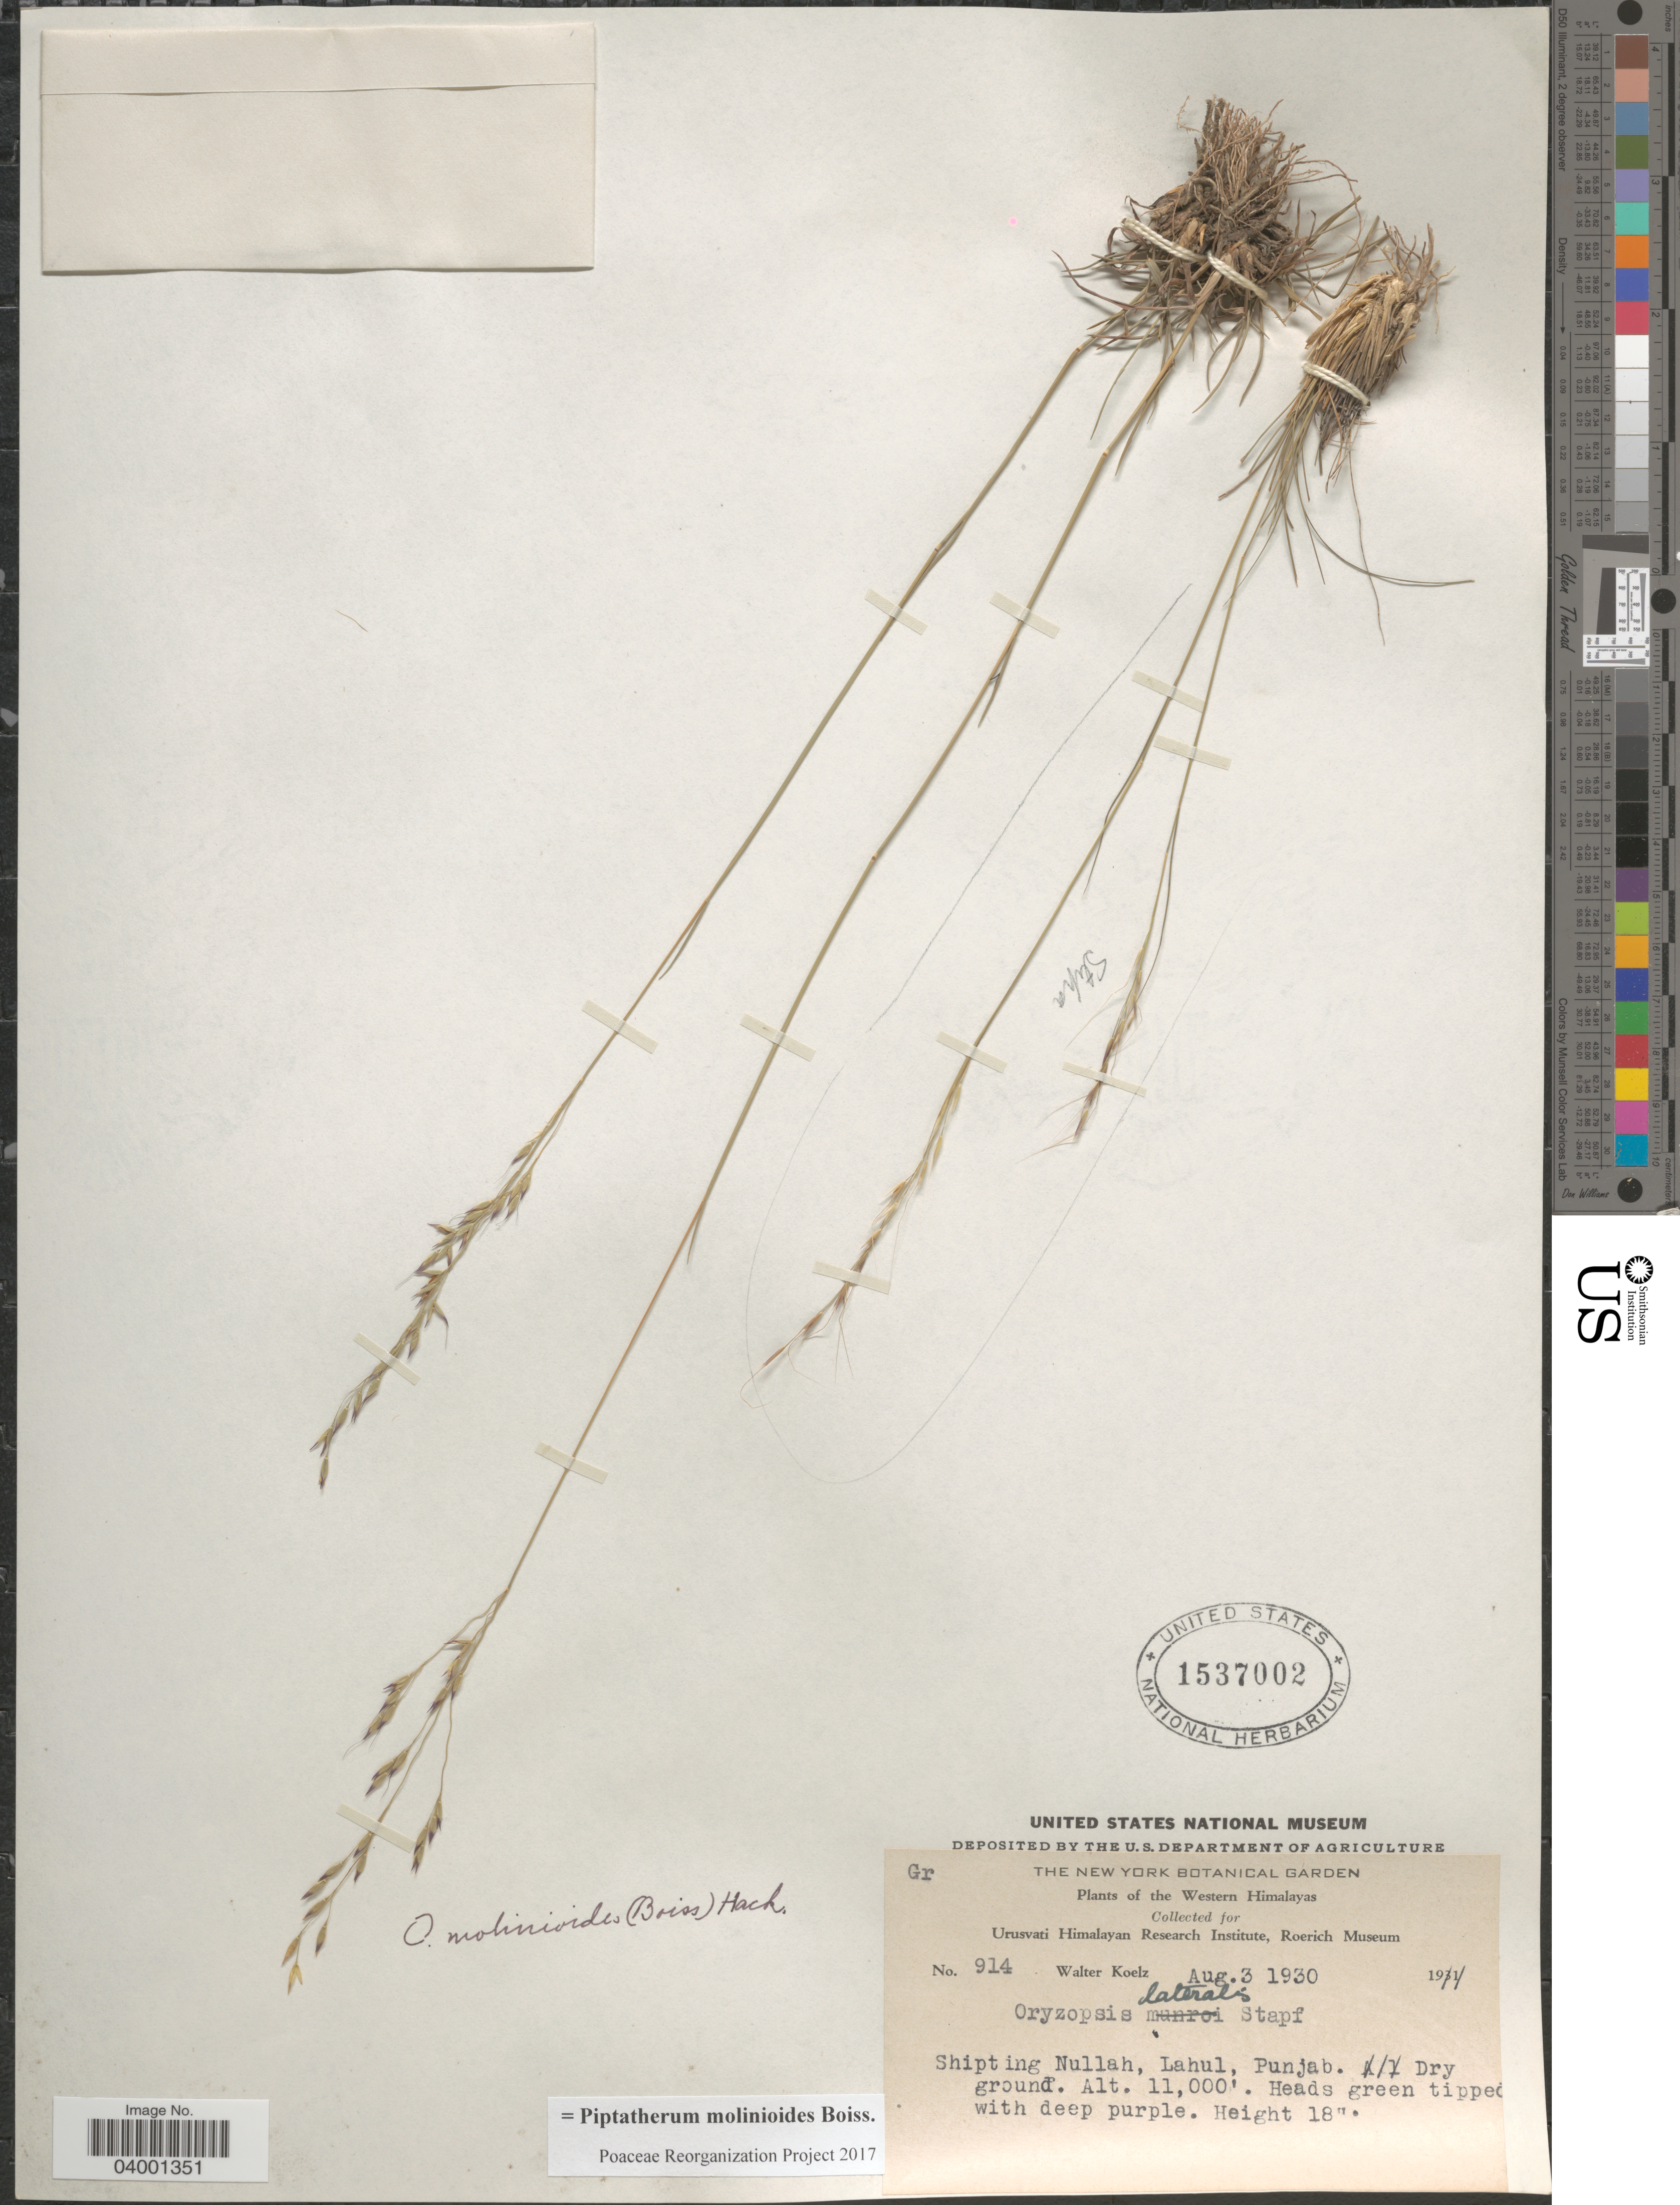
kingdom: Plantae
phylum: Tracheophyta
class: Liliopsida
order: Poales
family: Poaceae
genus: Piptatherum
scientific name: Piptatherum molinioides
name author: Boiss.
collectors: W. N. Koelz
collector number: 914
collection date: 1930-08-03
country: India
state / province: Himachal Pradesh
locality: The Western Himalayas. Shipting Nullah, Lahul.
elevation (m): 3353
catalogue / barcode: US 1537002